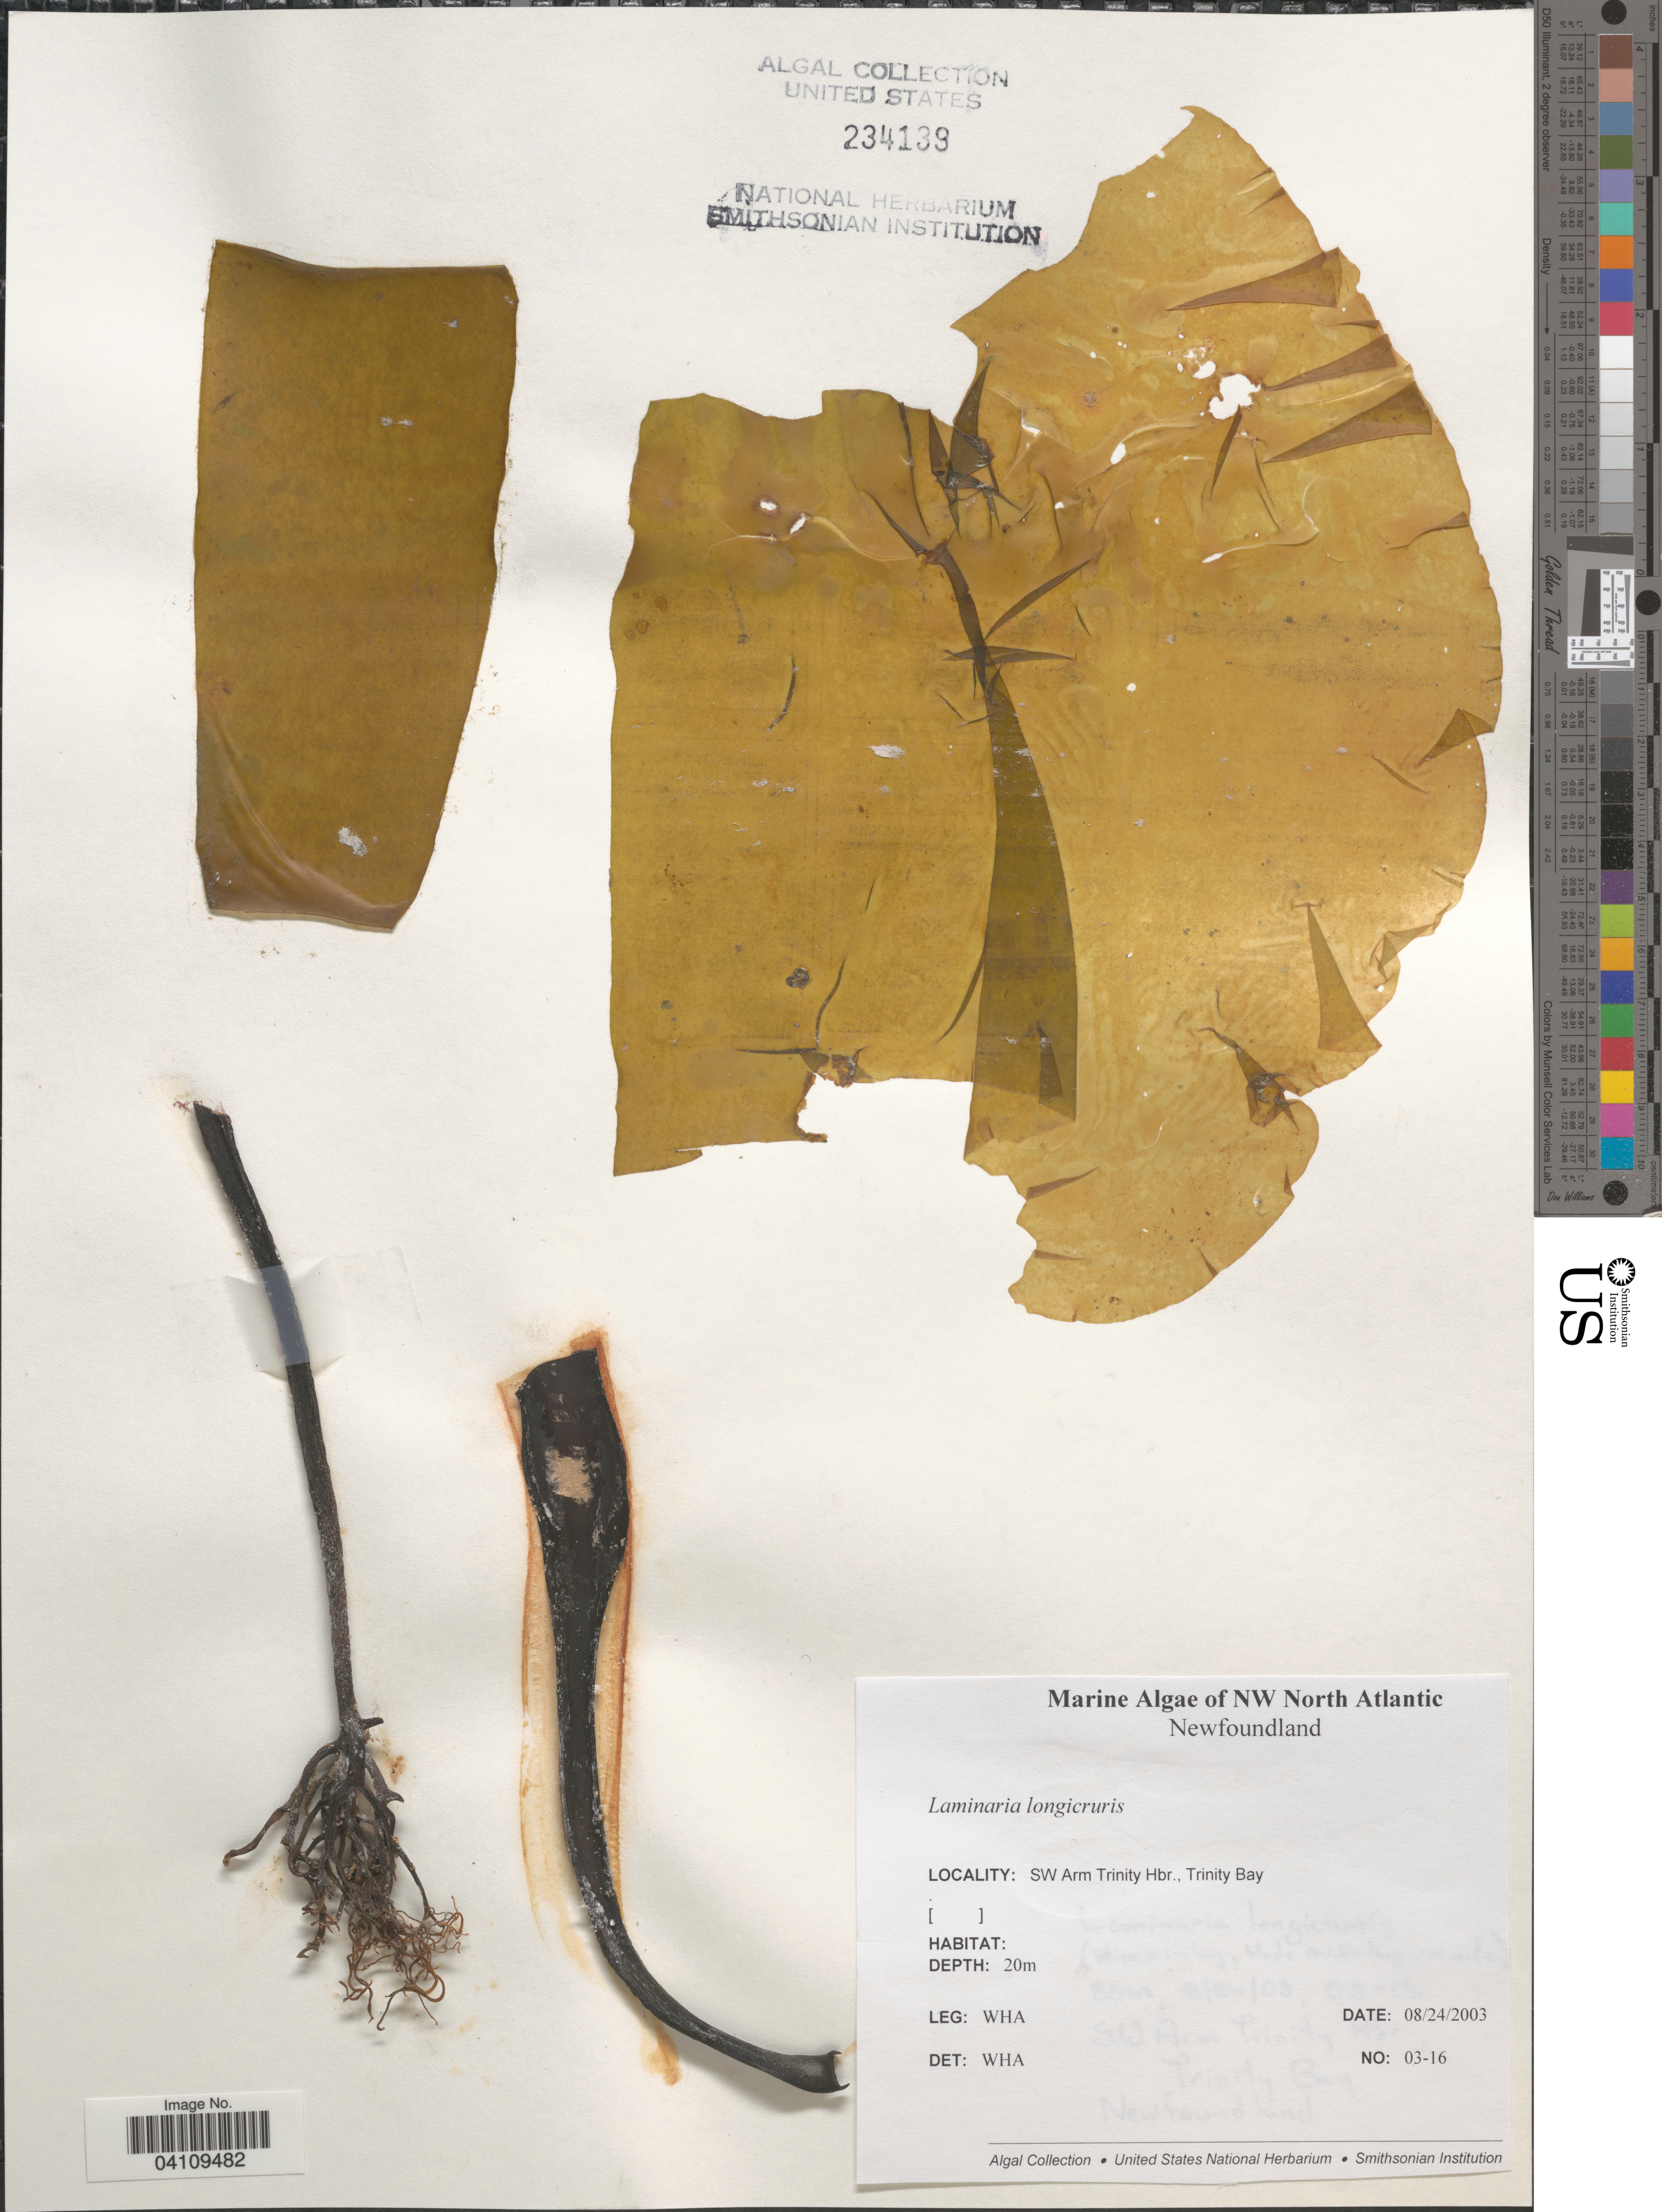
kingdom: Chromista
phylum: Ochrophyta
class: Phaeophyceae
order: Laminariales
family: Laminariaceae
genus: Saccharina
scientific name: Saccharina longicruris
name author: (Bach. Pyl.) Kuntze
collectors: W. H. Adey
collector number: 03-16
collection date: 2003-08-24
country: Canada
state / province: Newfoundland and Labrador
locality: NW North Atlantic. SW Arm Trinity Hbr., Trinity Bay.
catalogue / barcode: US 234139